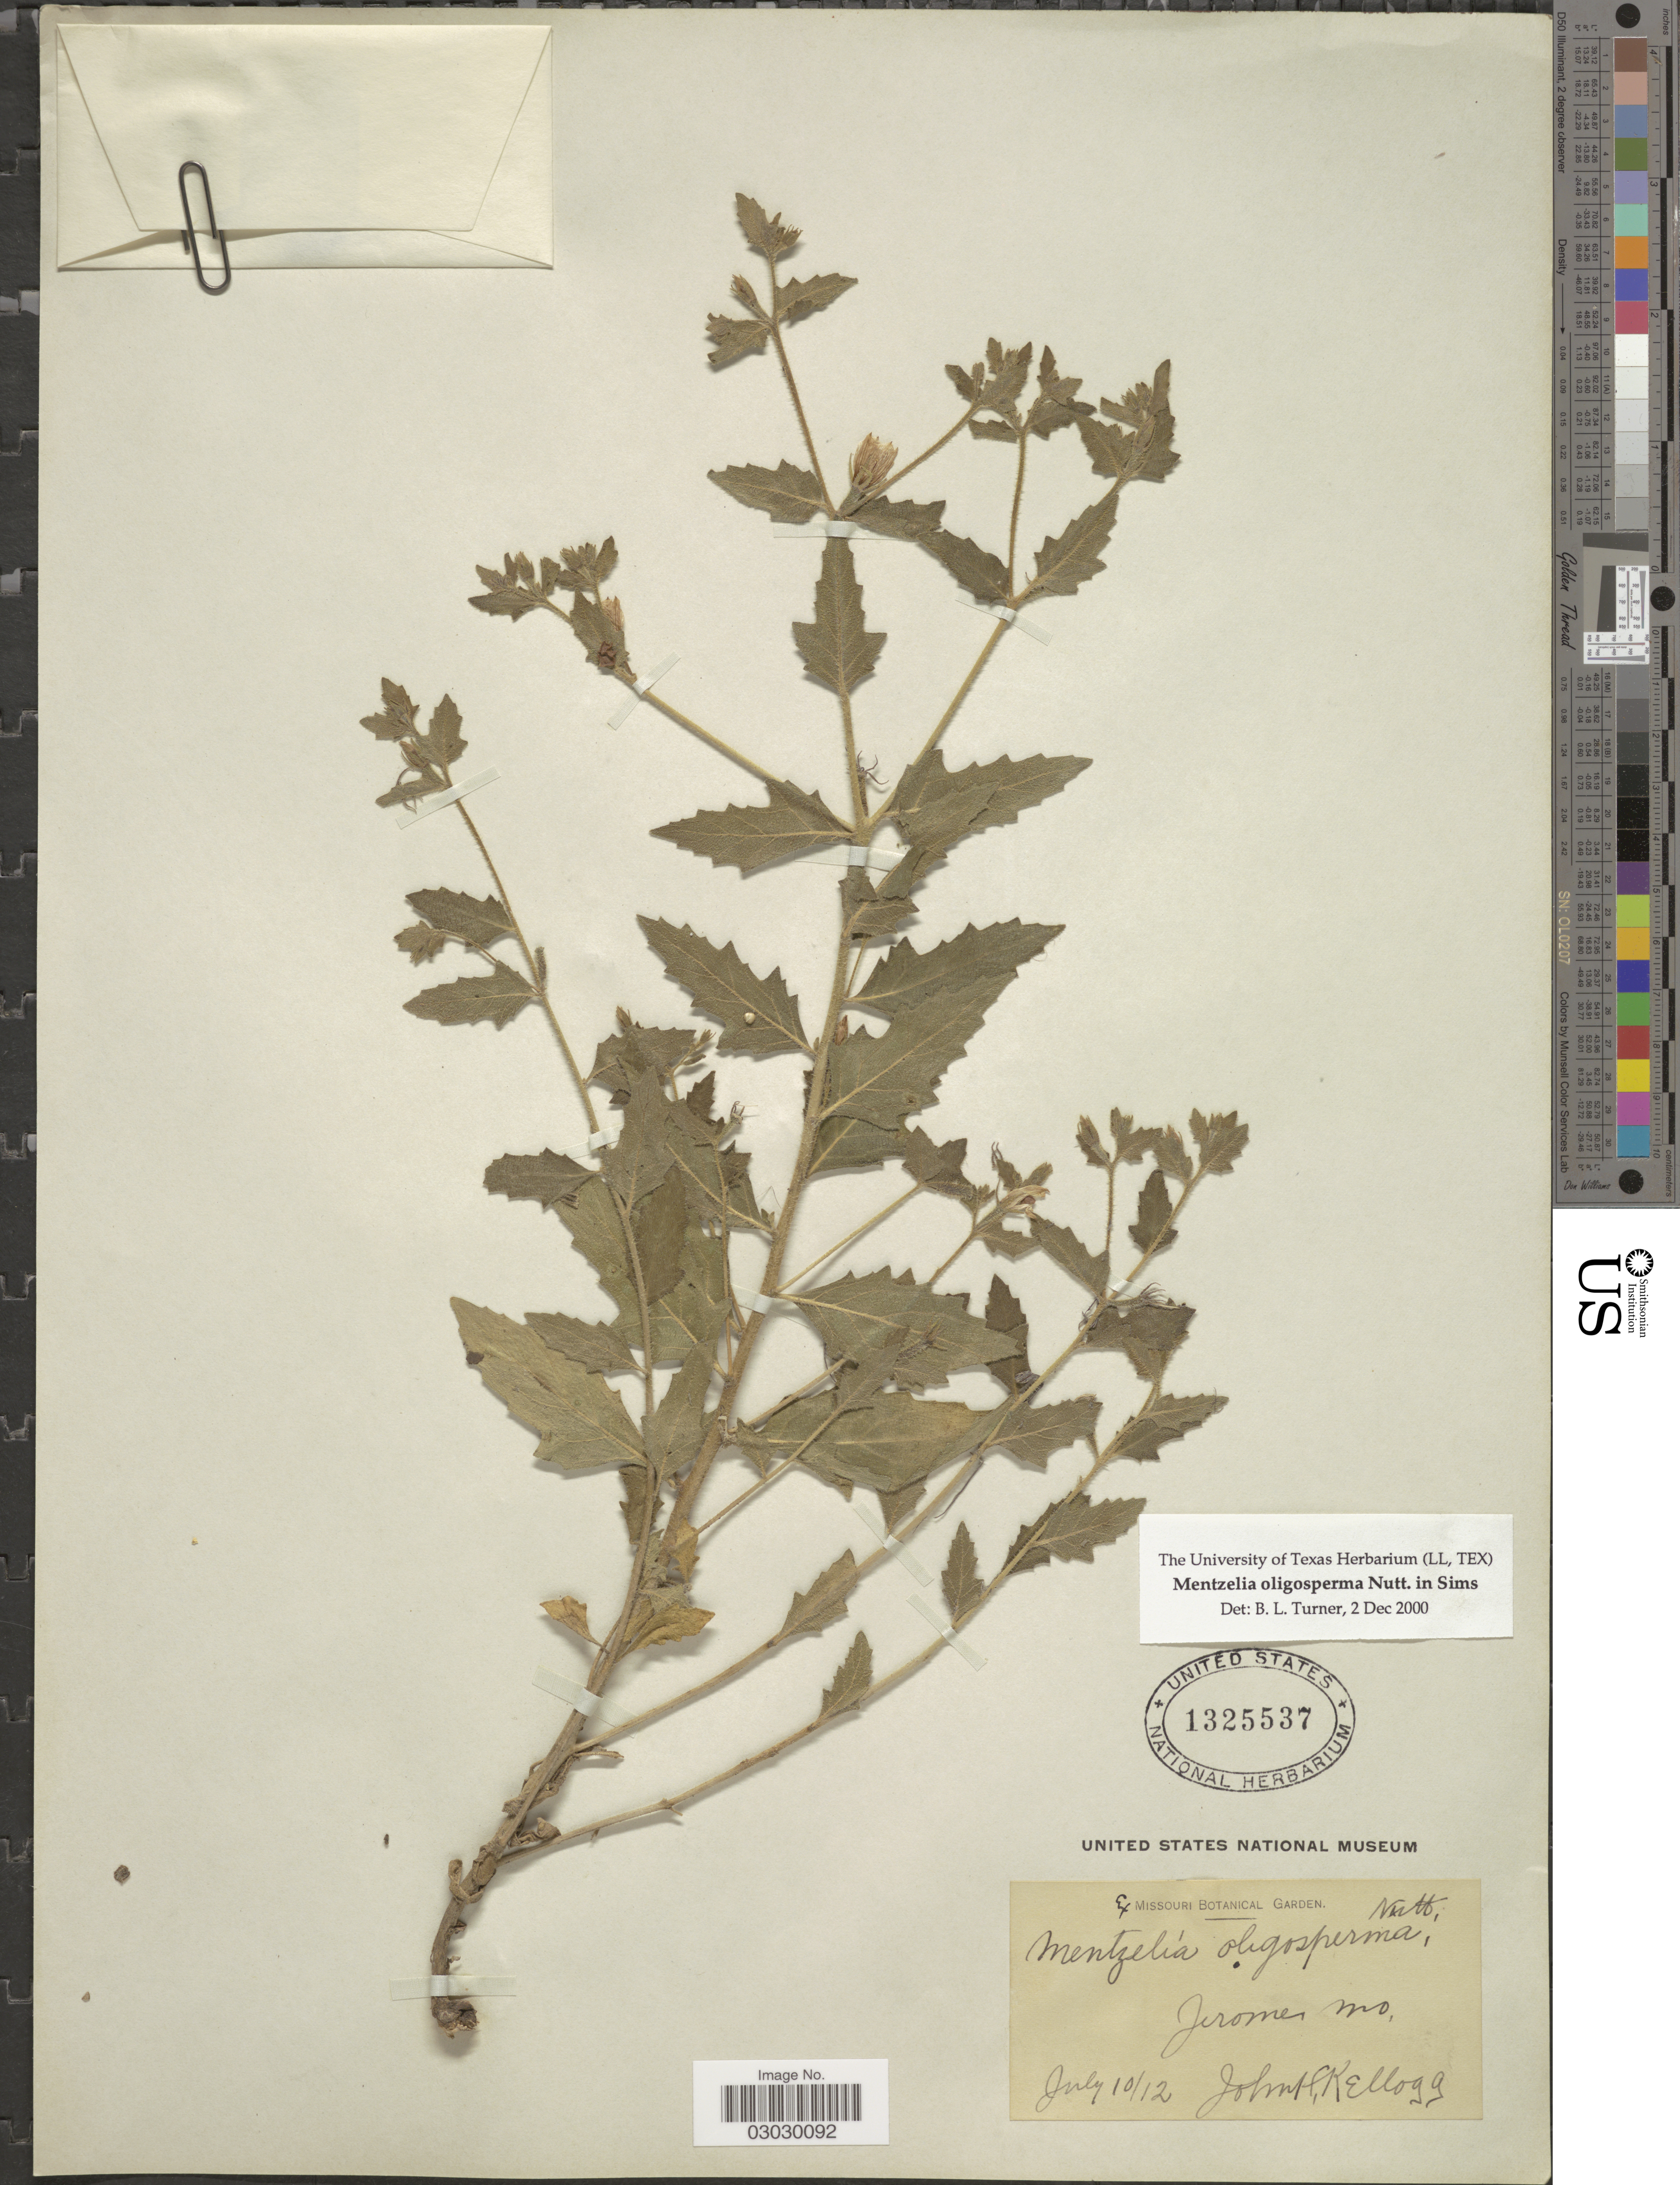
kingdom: Plantae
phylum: Tracheophyta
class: Magnoliopsida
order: Cornales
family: Loasaceae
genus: Mentzelia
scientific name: Mentzelia oligosperma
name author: Nutt. ex Sims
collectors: J. H. Kellogg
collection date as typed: Transcribed d/m/y: 10/7/12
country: United States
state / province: Missouri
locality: Jerome, Mo.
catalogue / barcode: US 1325537